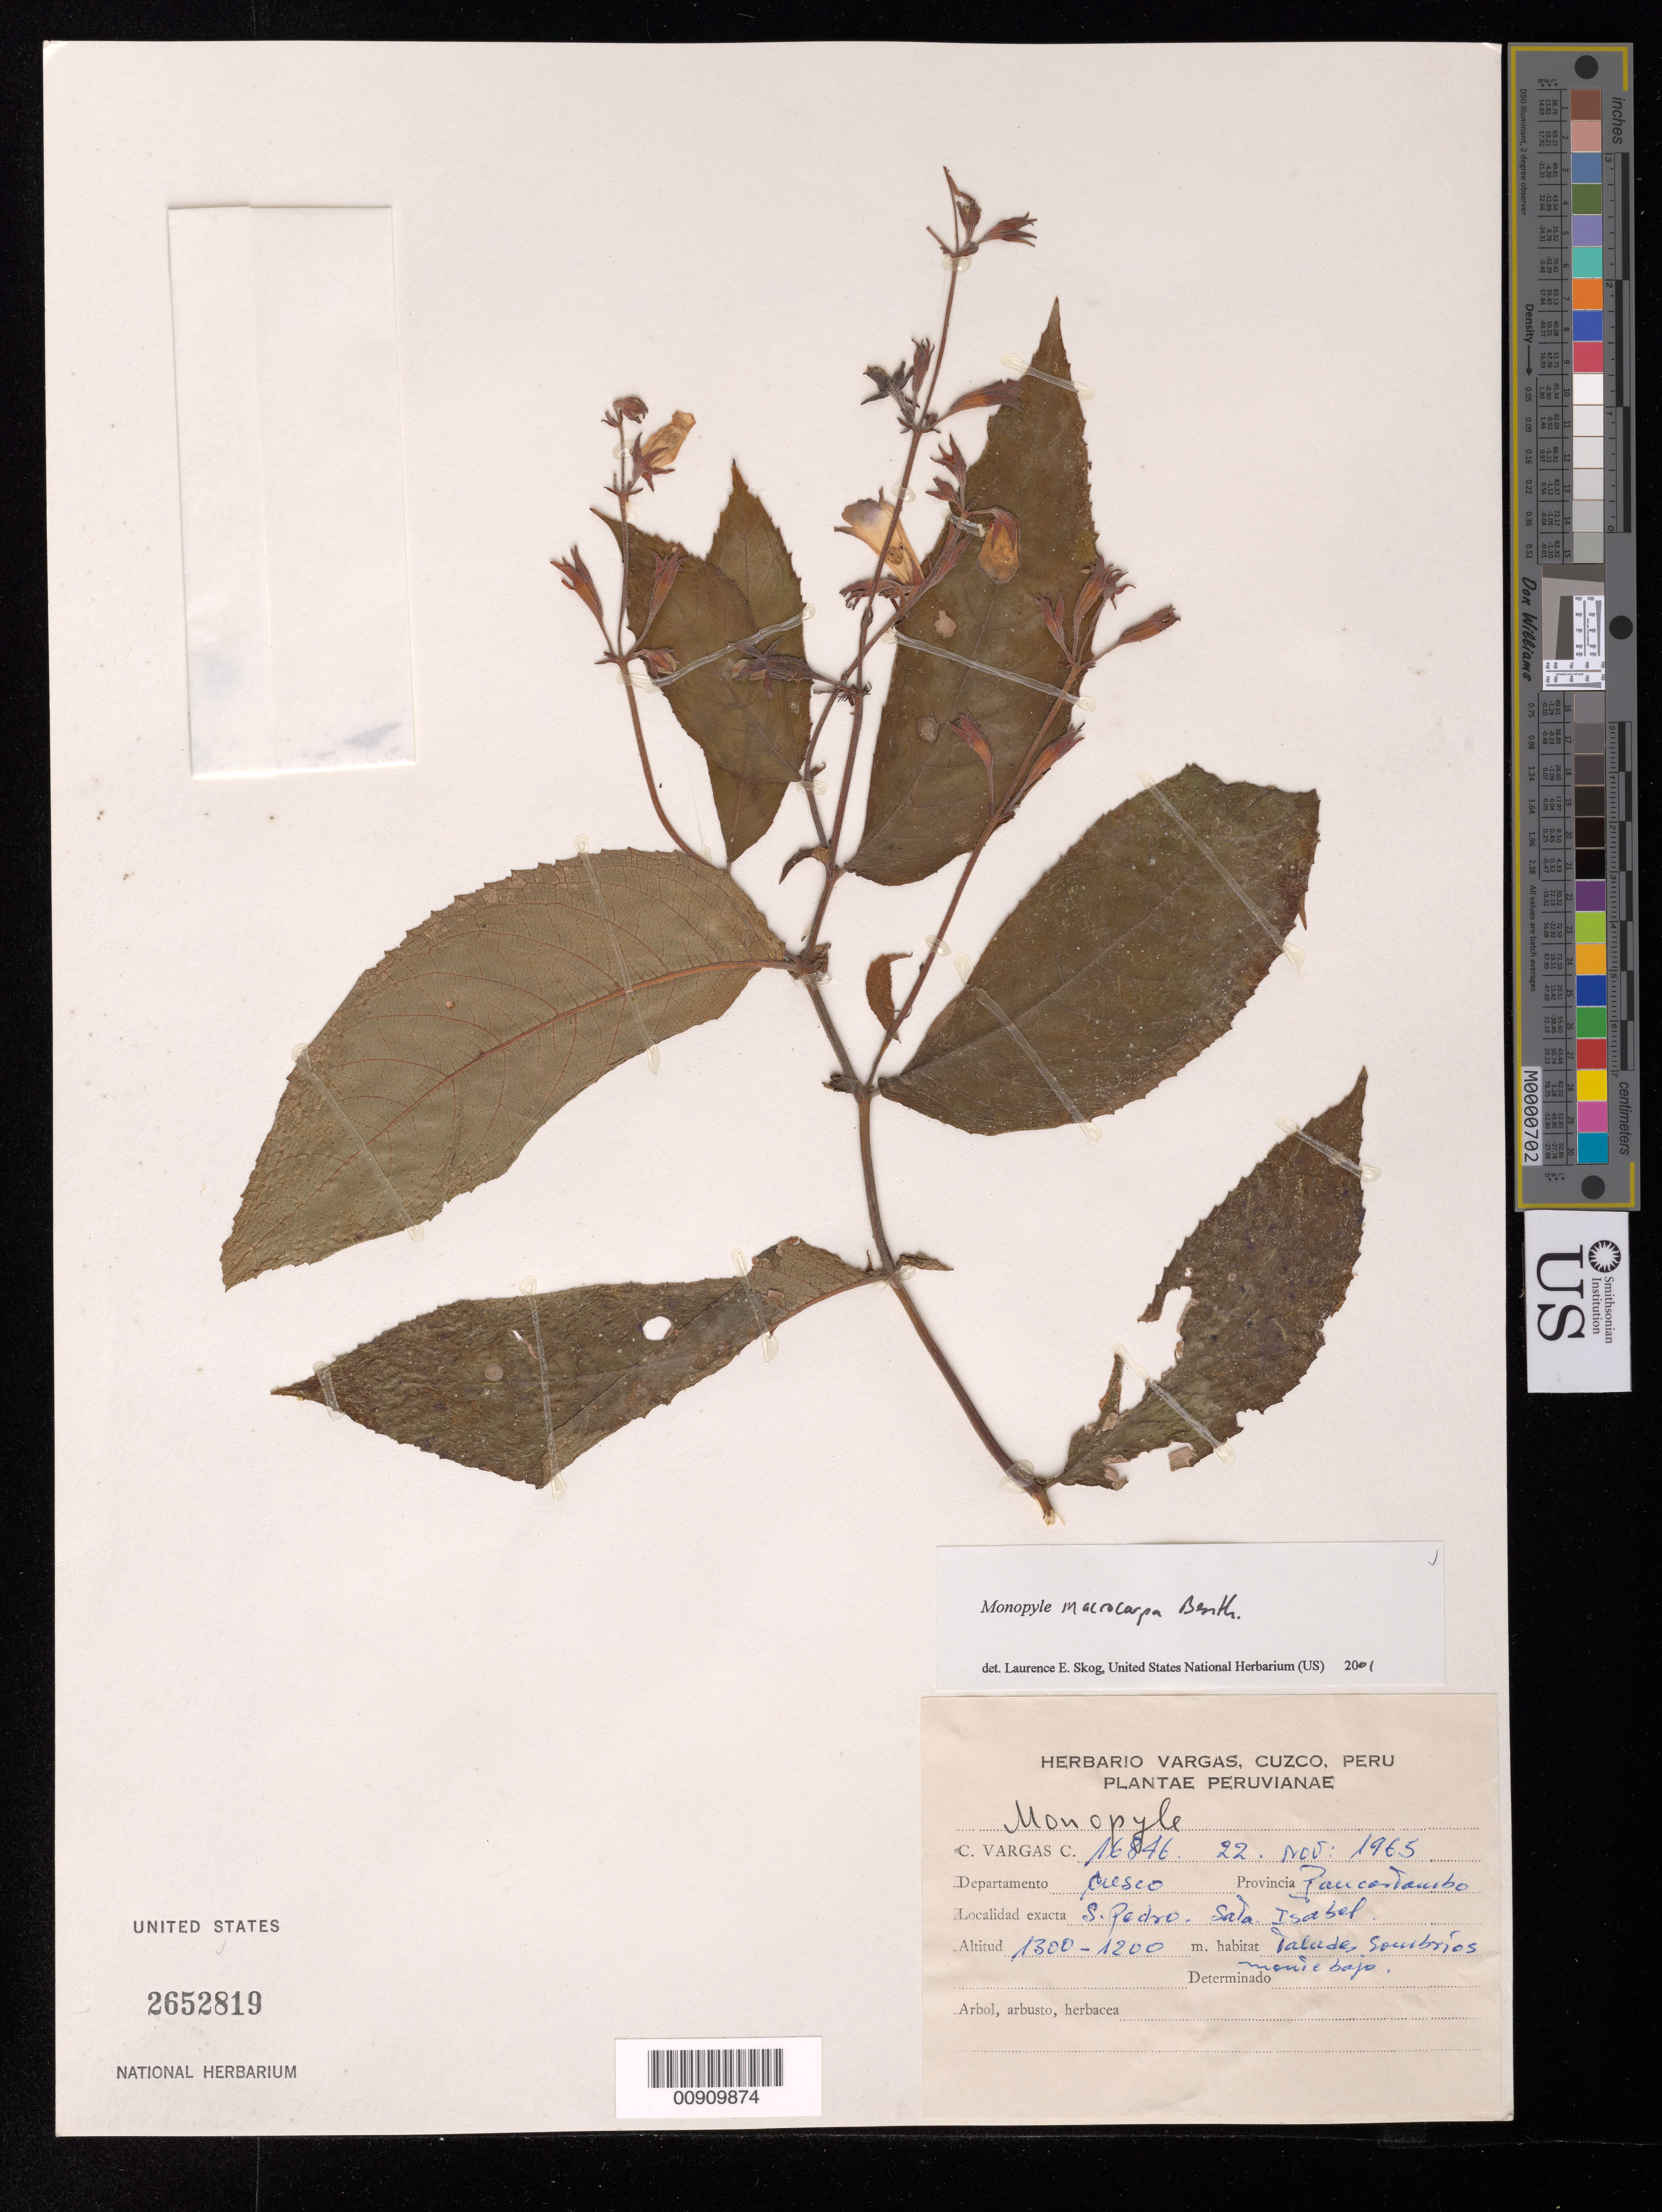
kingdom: Plantae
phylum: Tracheophyta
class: Magnoliopsida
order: Lamiales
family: Gesneriaceae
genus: Monopyle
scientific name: Monopyle macrocarpa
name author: Benth.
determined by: Skog, Laurence E.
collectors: C. Vargas C.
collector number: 16846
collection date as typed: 22 Nov 1965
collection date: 1965-11-22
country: Peru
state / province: Cusco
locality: Prov. Paucartambo, Sn. Pedro, Sta. Isabel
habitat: Taludes sombrios, monte bajo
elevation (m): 1200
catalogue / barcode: US 2652819